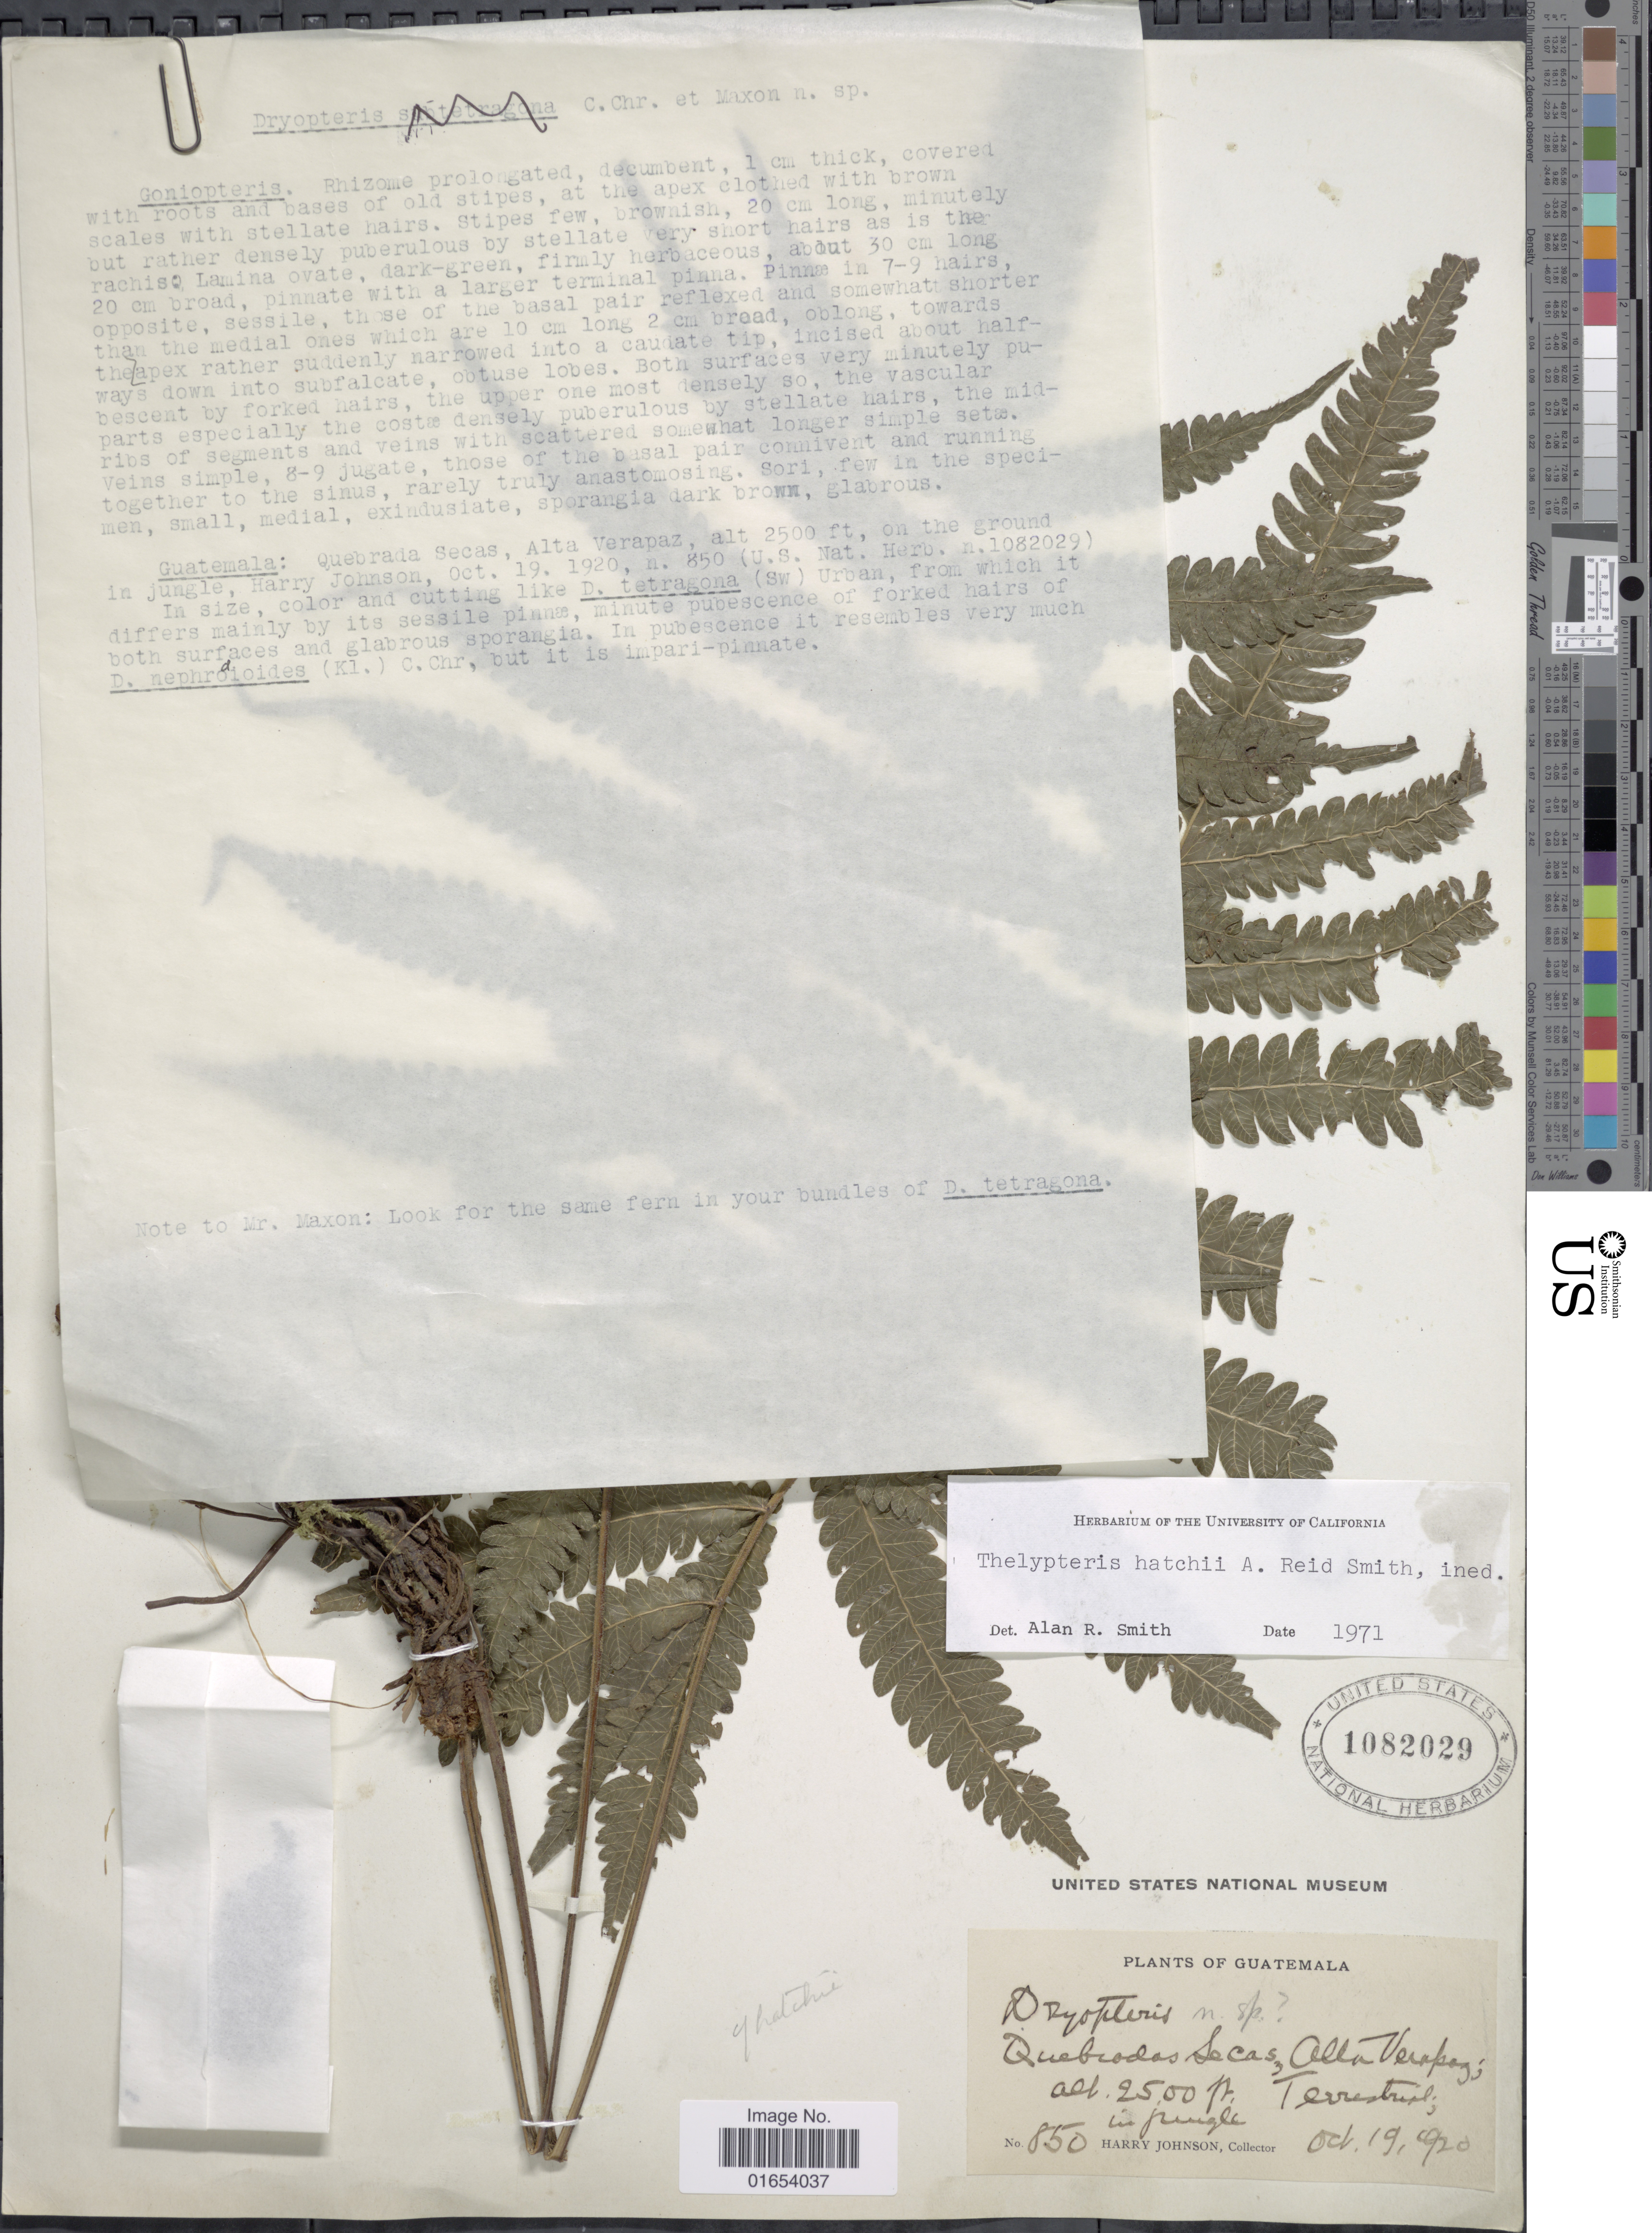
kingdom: Plantae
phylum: Tracheophyta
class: Polypodiopsida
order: Polypodiales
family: Thelypteridaceae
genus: Goniopteris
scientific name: Goniopteris hatchii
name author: (A.R. Sm.) Á. Löve & D. Löve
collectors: H. Johnson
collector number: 850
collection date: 1920-10-19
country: Guatemala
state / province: Alta Verapaz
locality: Guatemala, Quebrodas Secas, Alta Verapaz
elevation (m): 2500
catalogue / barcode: US 1082029